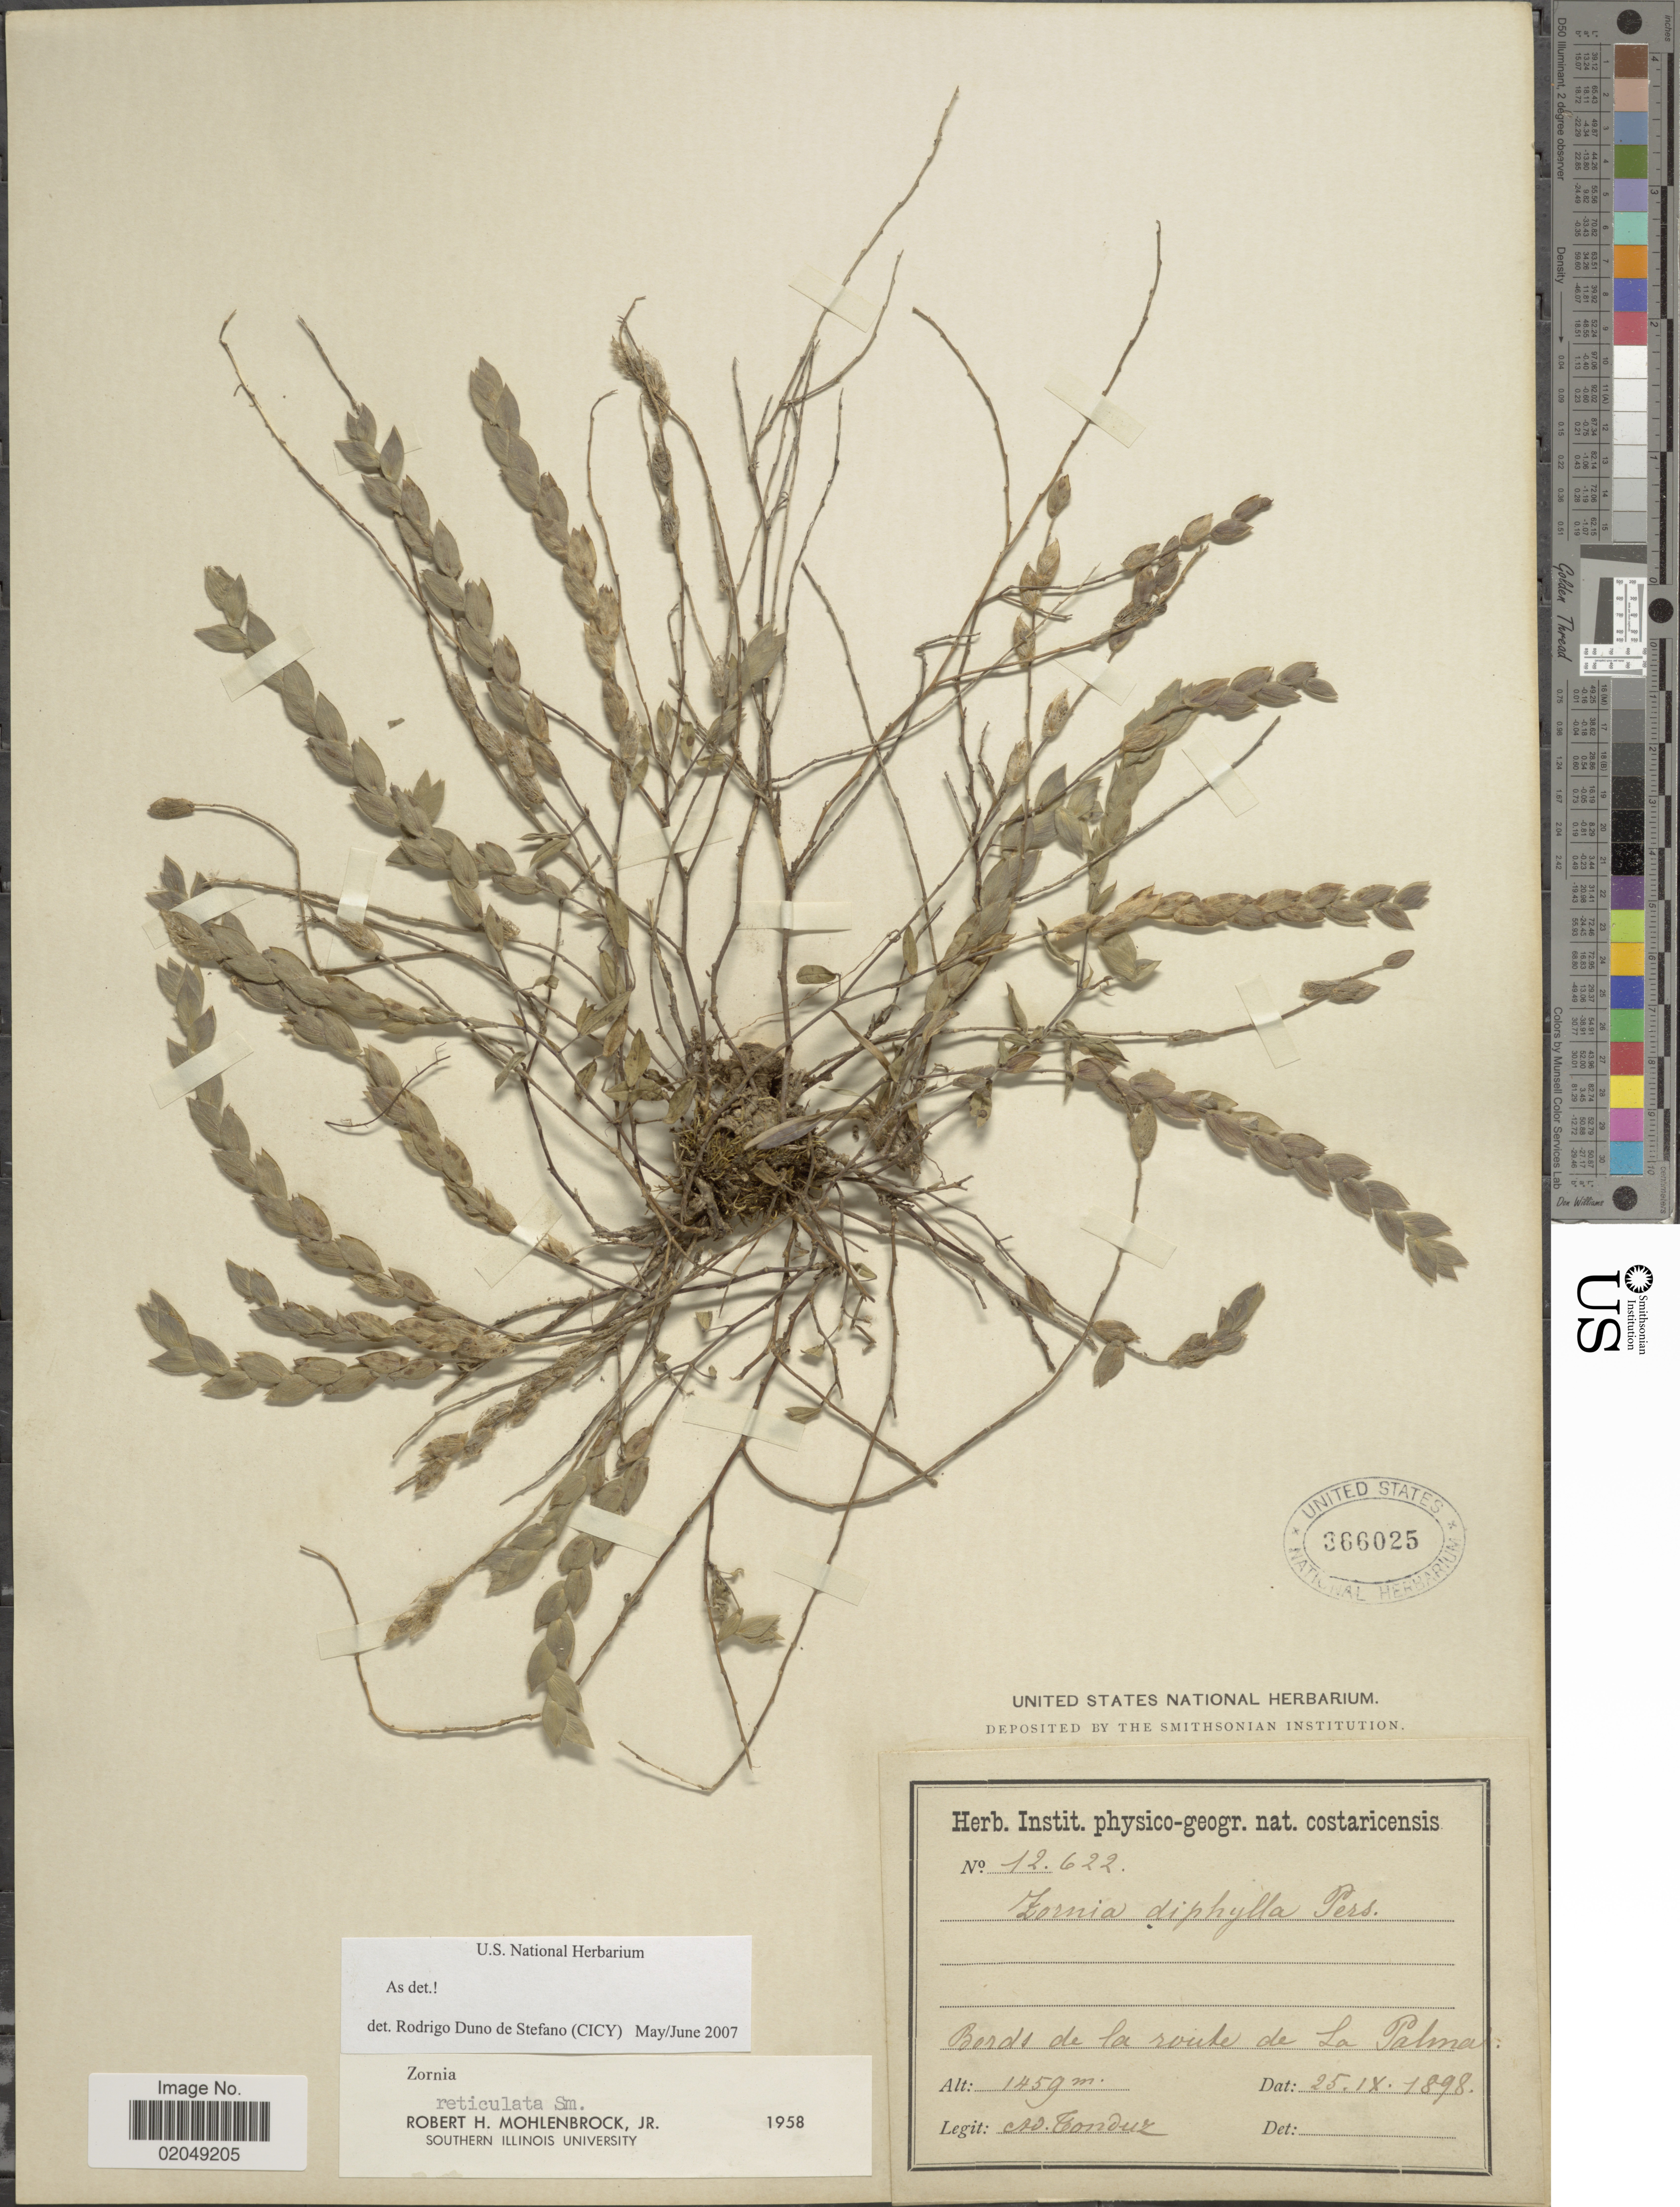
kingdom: Plantae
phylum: Tracheophyta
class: Magnoliopsida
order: Fabales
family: Fabaceae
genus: Zornia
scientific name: Zornia reticulata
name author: Sm.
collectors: A. Tonduz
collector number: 12622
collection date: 1898-09-25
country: Costa Rica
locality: Bords de la route de La Palma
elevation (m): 1459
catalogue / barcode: US 366025